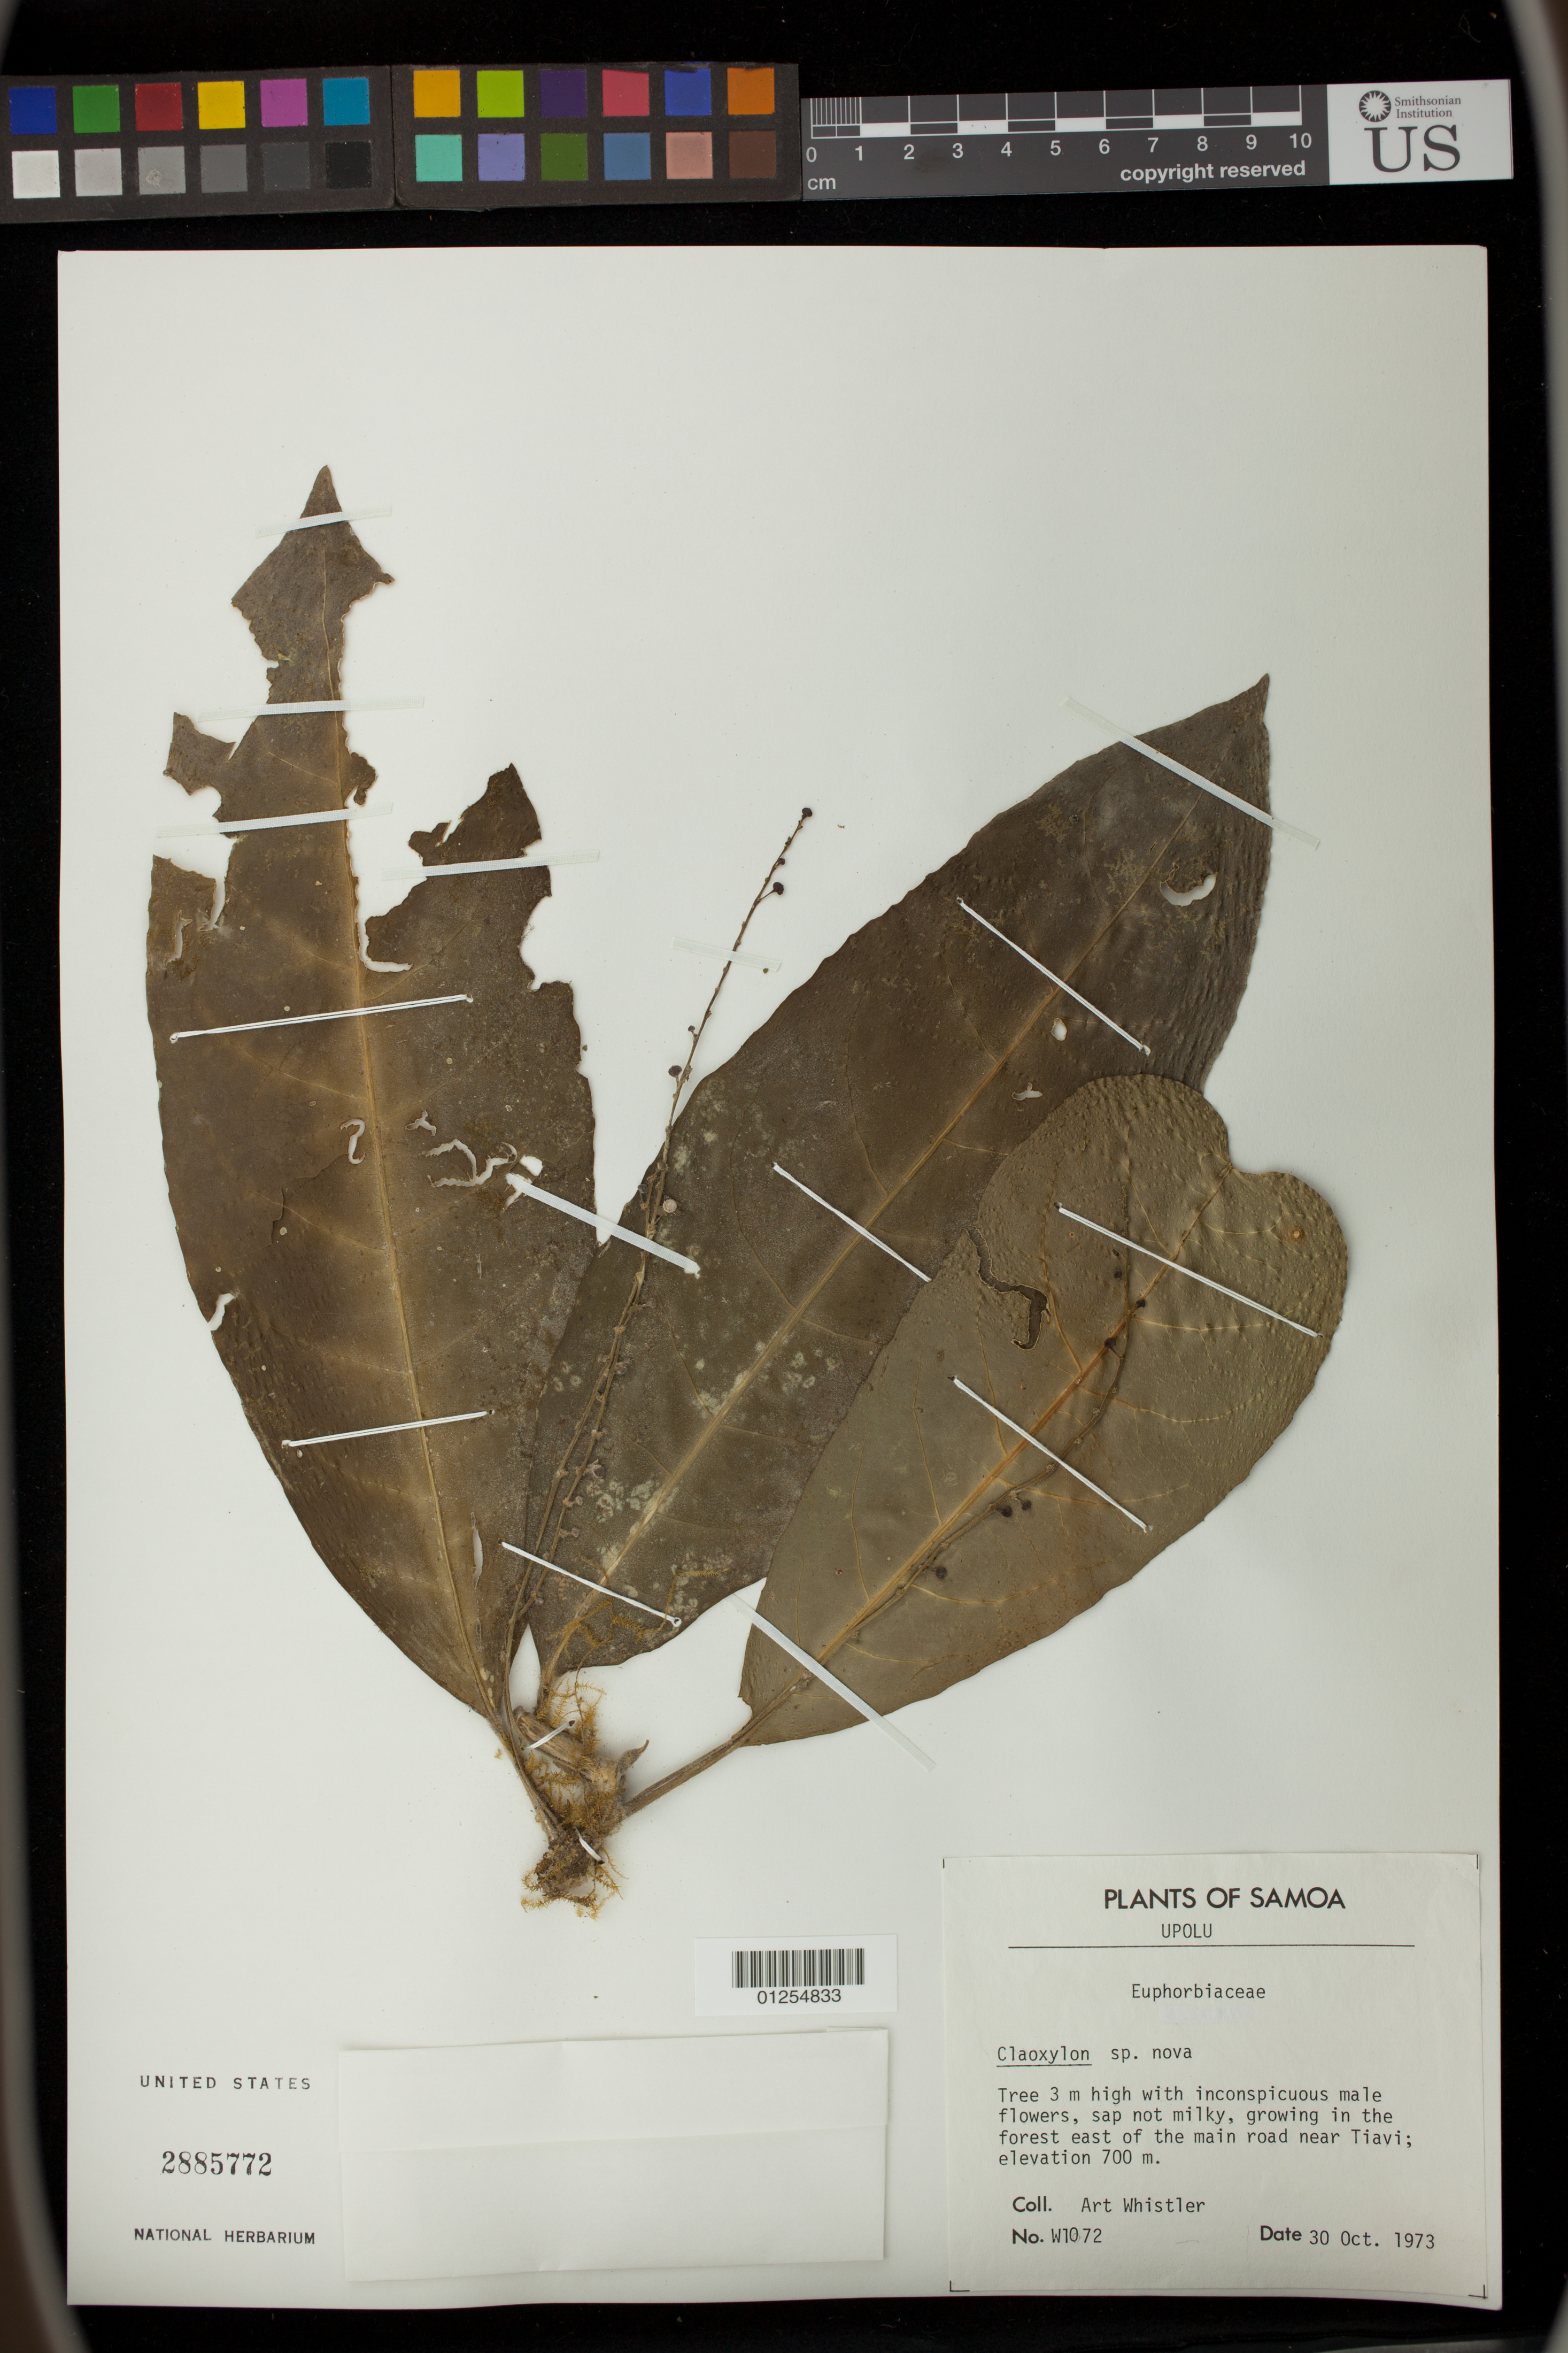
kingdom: Plantae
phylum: Tracheophyta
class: Magnoliopsida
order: Malpighiales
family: Euphorbiaceae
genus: Claoxylon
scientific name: Claoxylon sp.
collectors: A. Whistler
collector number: W1072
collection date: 1973-10-30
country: Samoa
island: Upolu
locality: Forest east of the main road near Tiavi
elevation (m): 700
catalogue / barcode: US 2885772